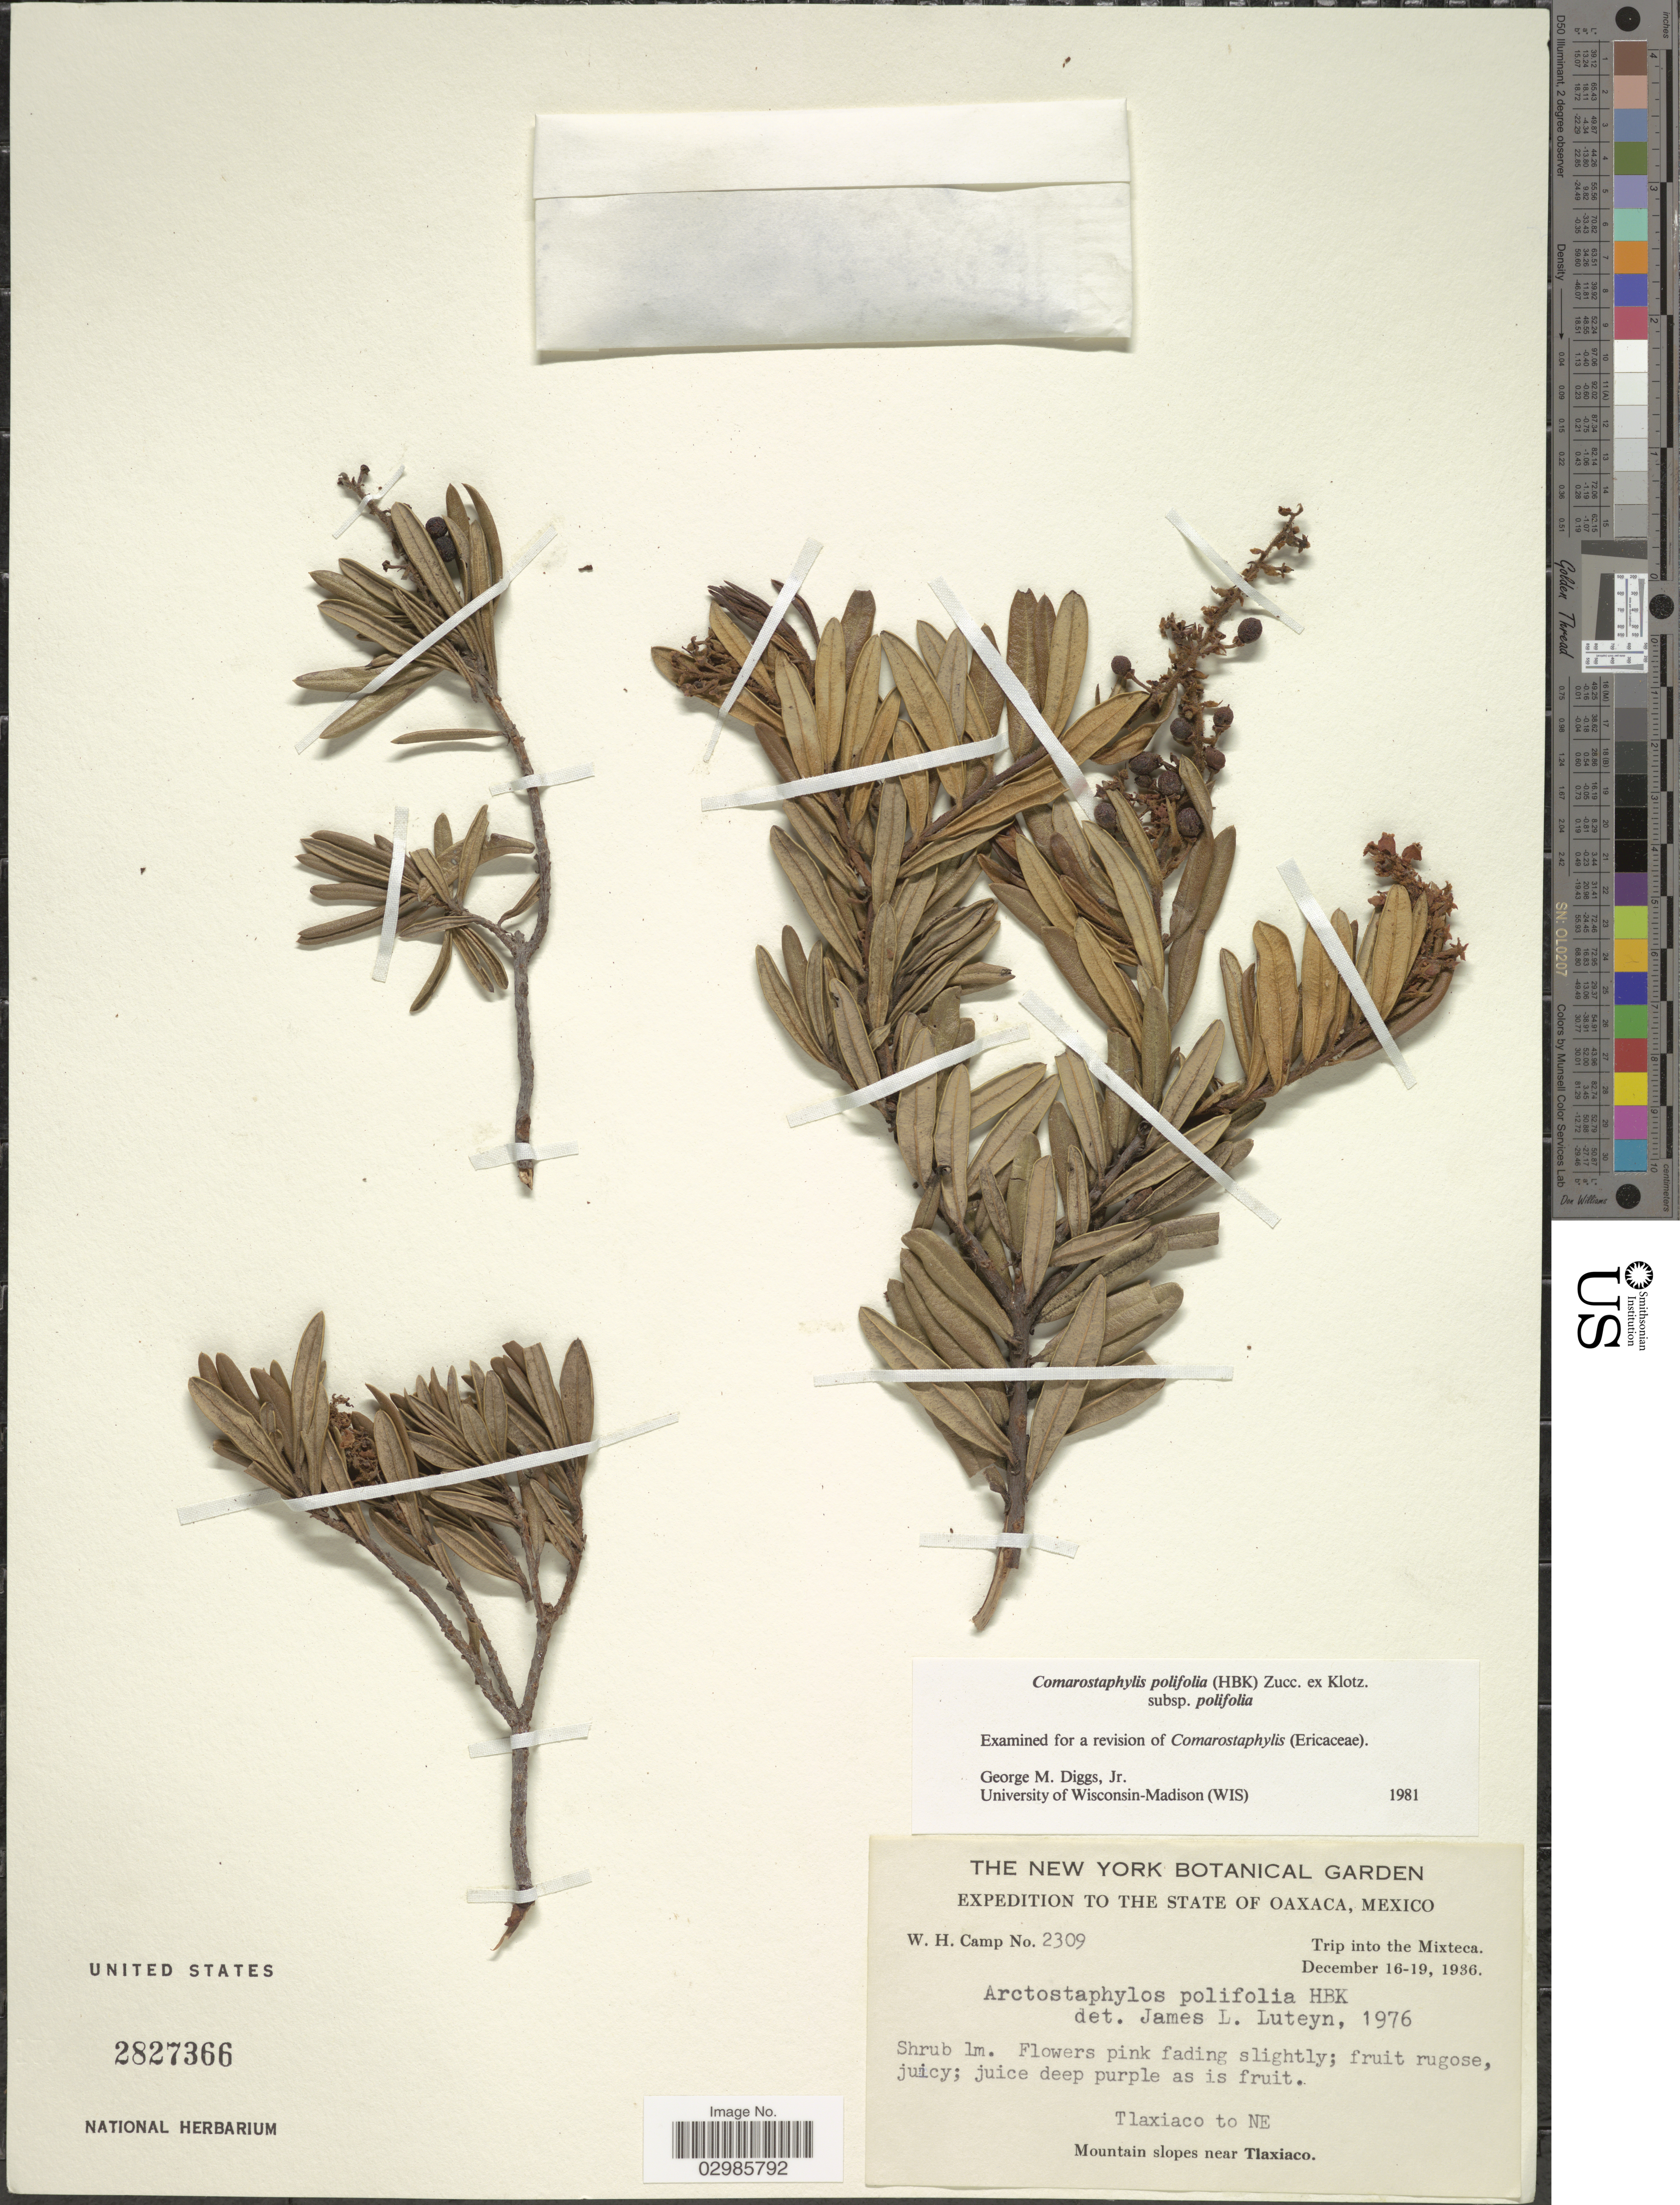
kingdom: Plantae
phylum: Tracheophyta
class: Magnoliopsida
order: Ericales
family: Ericaceae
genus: Comarostaphylis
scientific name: Comarostaphylis polifolia subsp. polifolia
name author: (Kunth) Zucc. ex Klotzsch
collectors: W. H. Camp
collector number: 2309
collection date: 1936-12-16/1936-12-19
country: Mexico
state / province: Oaxaca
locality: Trip into the Mixteca, Tlaxiaco to NE, Mountain slopes near Tlaxiaco.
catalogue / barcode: US 2827366